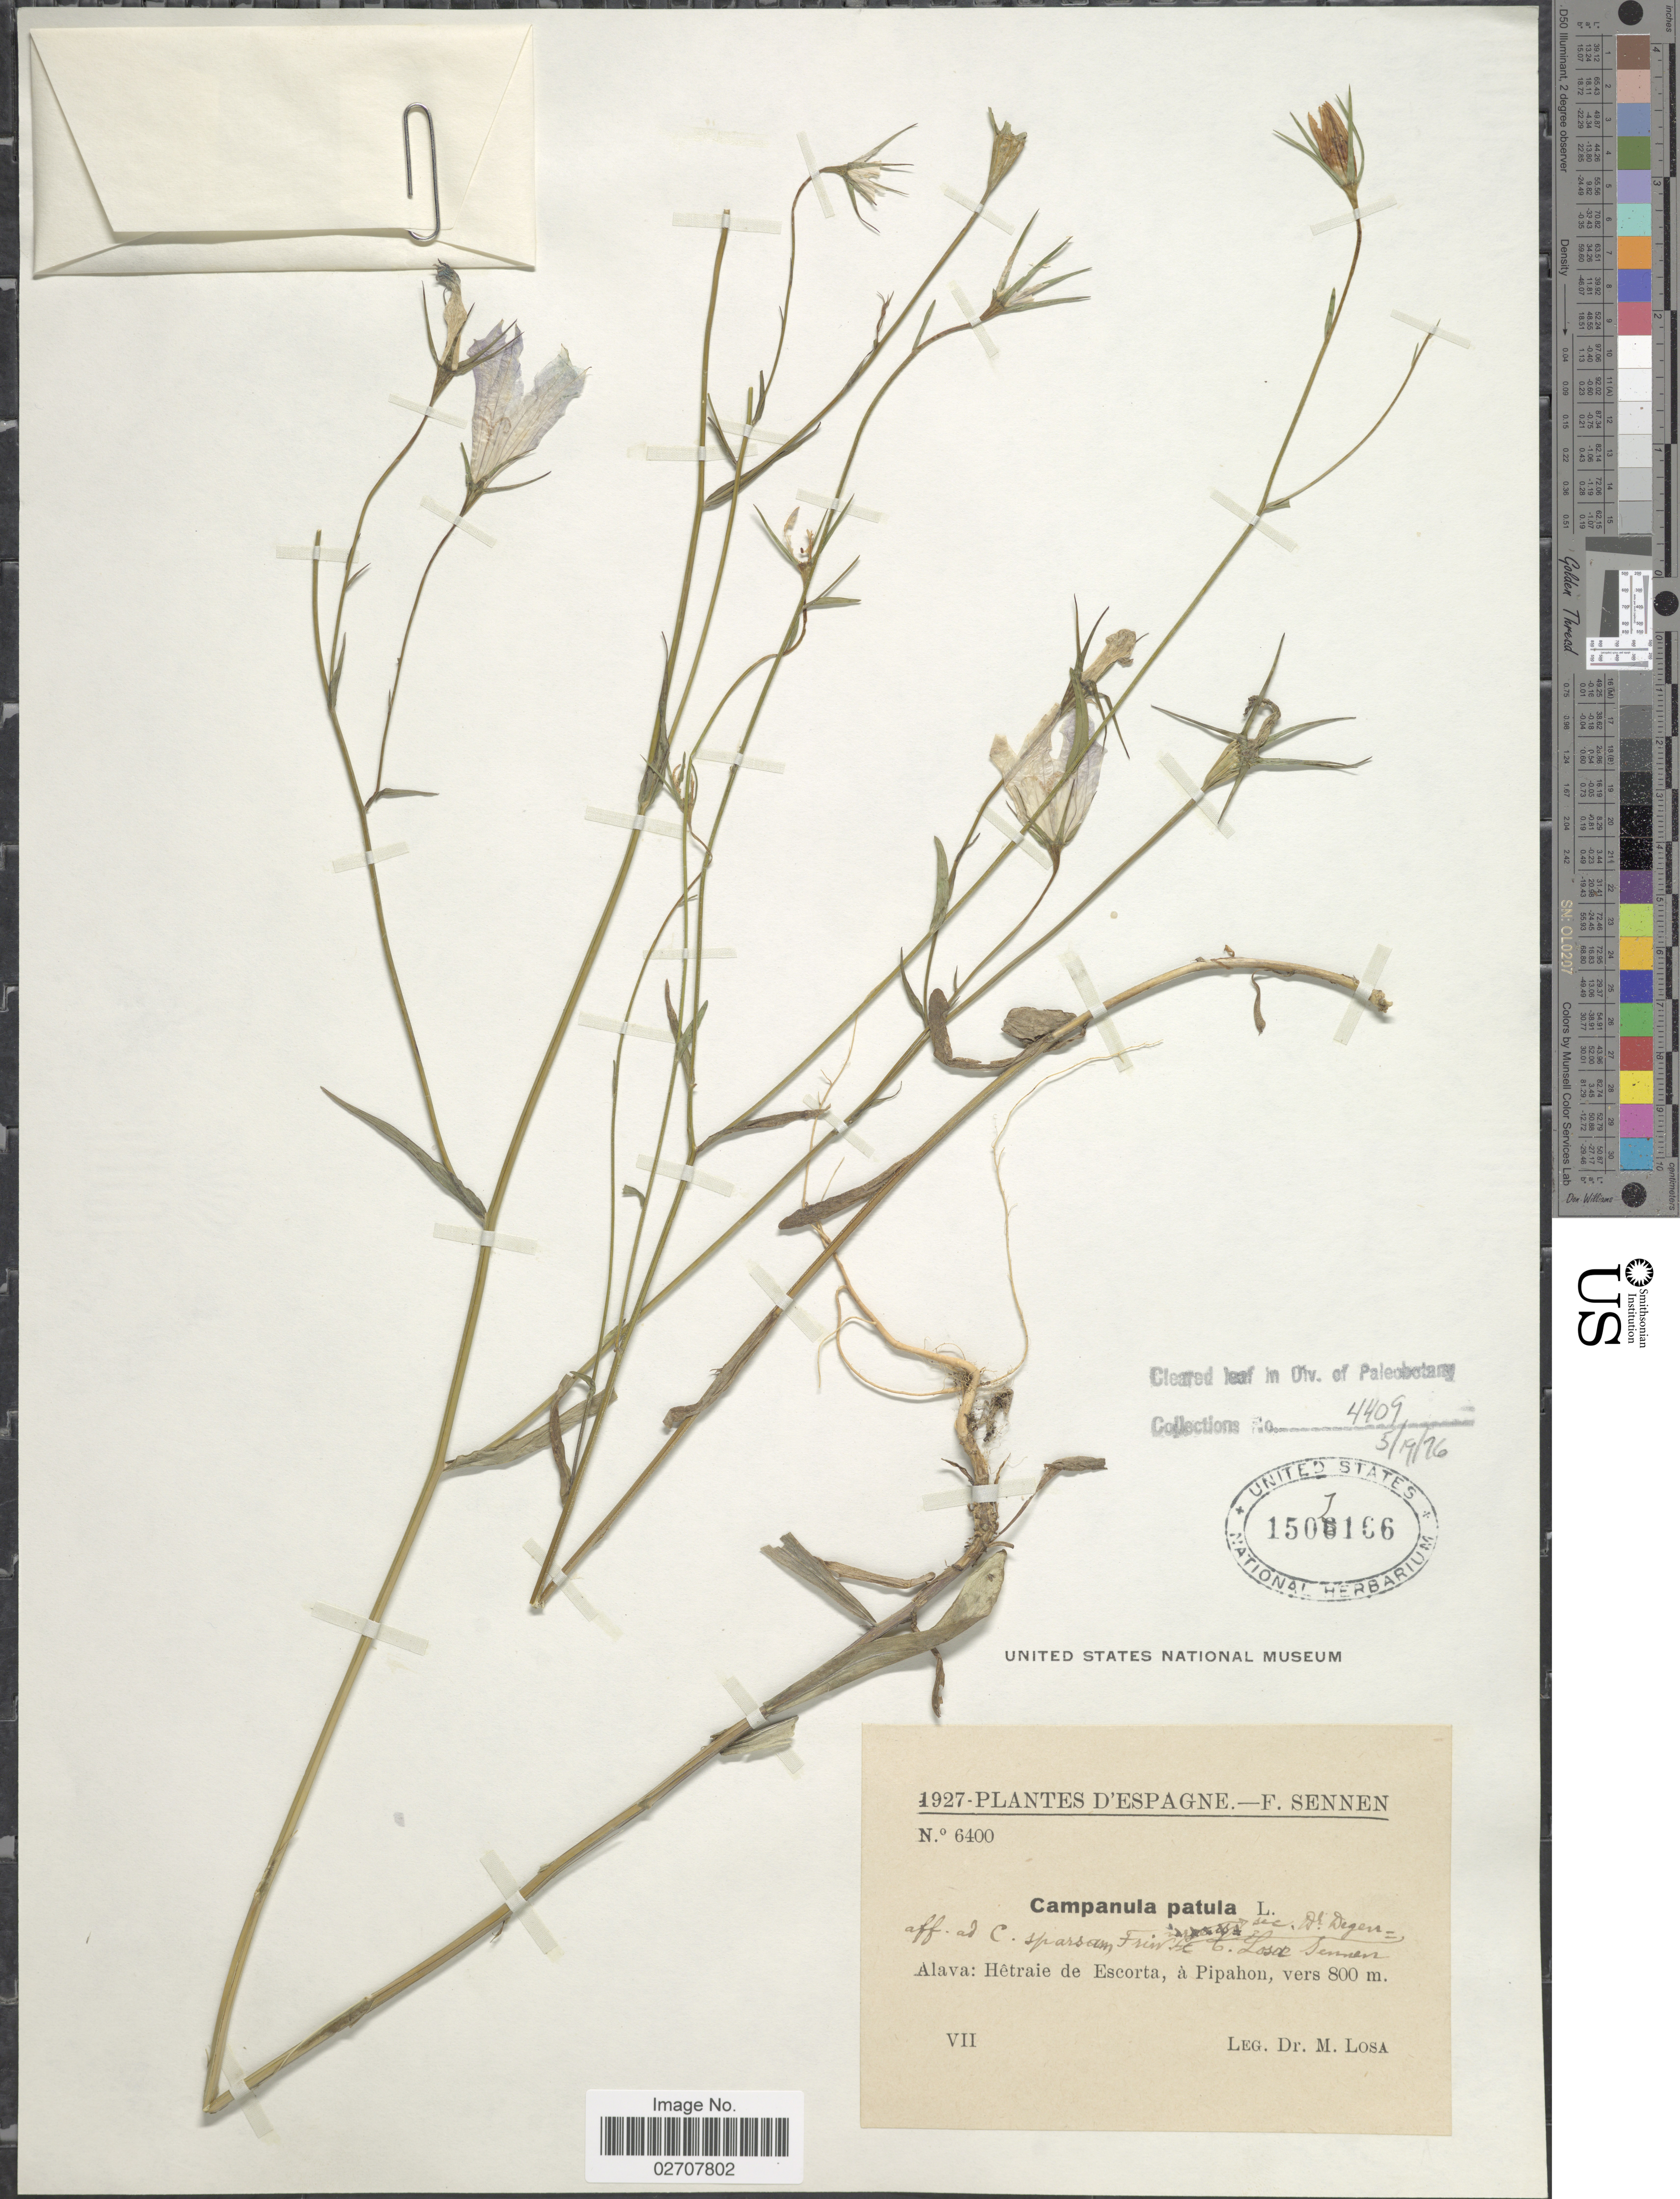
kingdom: Plantae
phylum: Tracheophyta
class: Magnoliopsida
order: Asterales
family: Campanulaceae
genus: Campanula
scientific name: Campanula patula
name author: L.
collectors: Losa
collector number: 6400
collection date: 1927-07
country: Spain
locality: Espagne. Alava: Hetraie de Escorta, a Pipahon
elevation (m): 800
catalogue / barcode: US 1507166